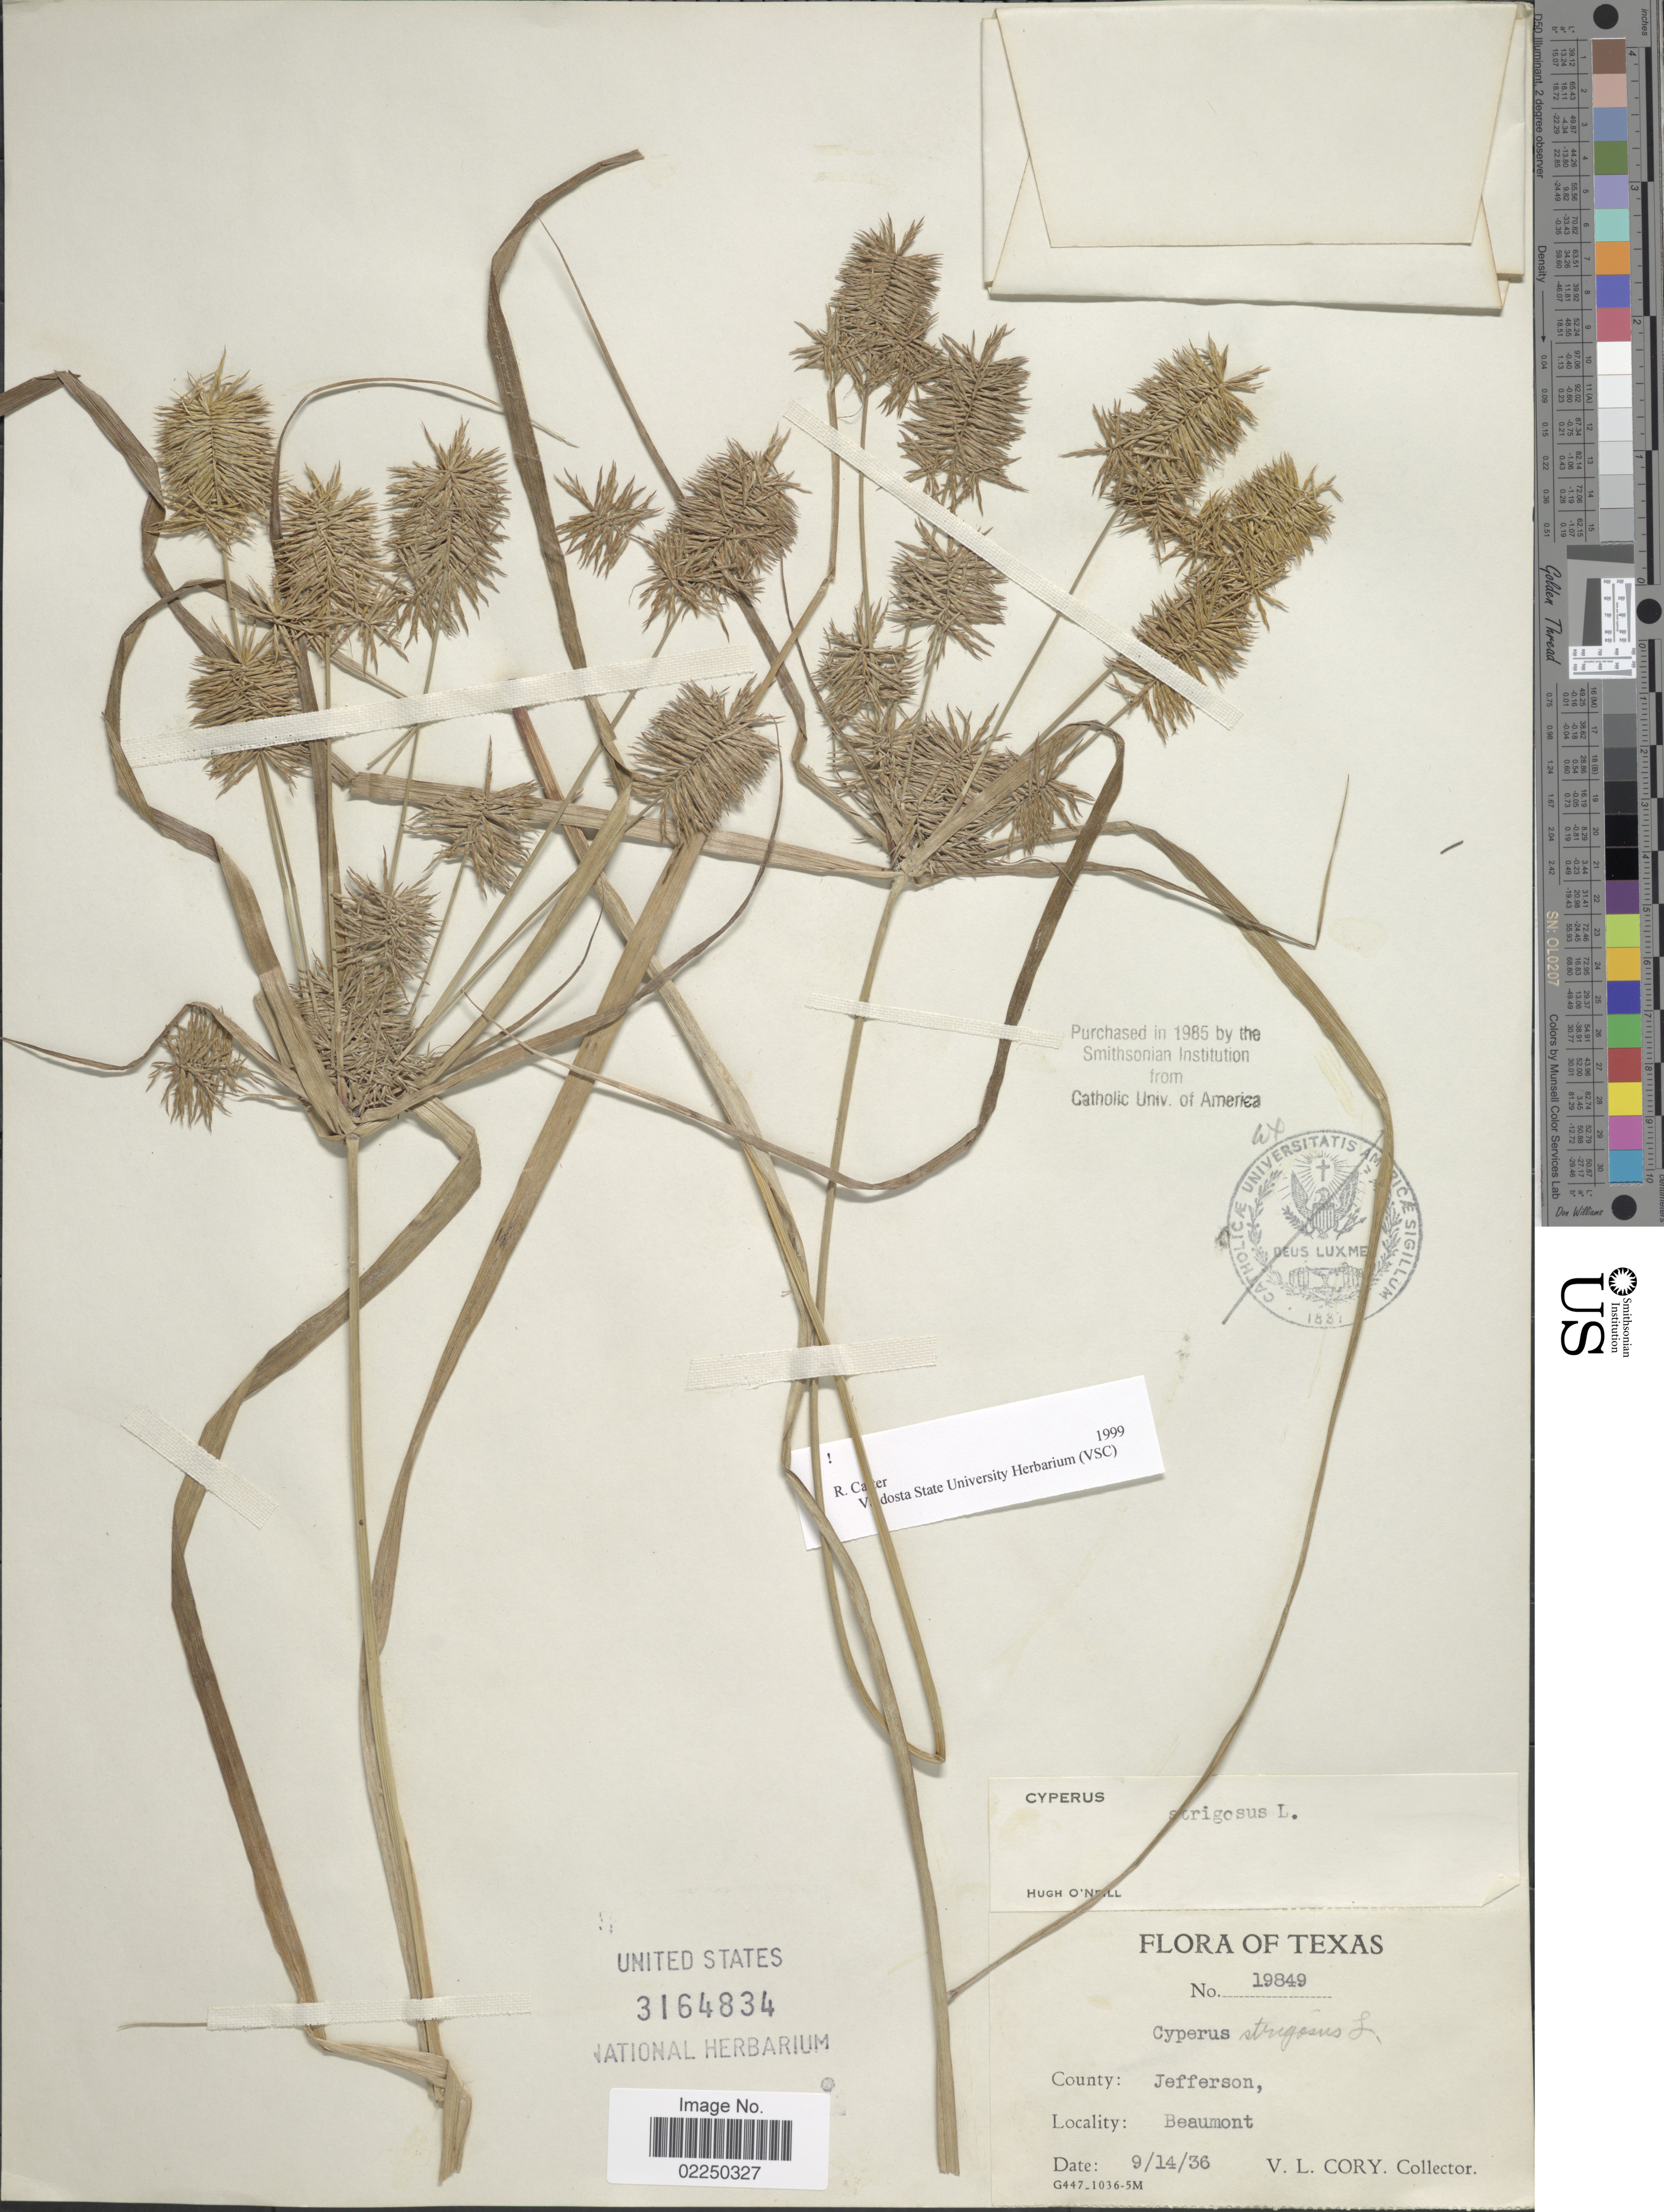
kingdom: Plantae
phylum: Tracheophyta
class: Liliopsida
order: Poales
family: Cyperaceae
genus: Cyperus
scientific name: Cyperus strigosus L.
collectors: V. Cory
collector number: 19849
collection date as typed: Transcribed d/m/y: 14/9/36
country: United States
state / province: Texas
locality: County: Jefferson, Beaumont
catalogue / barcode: US 3164834